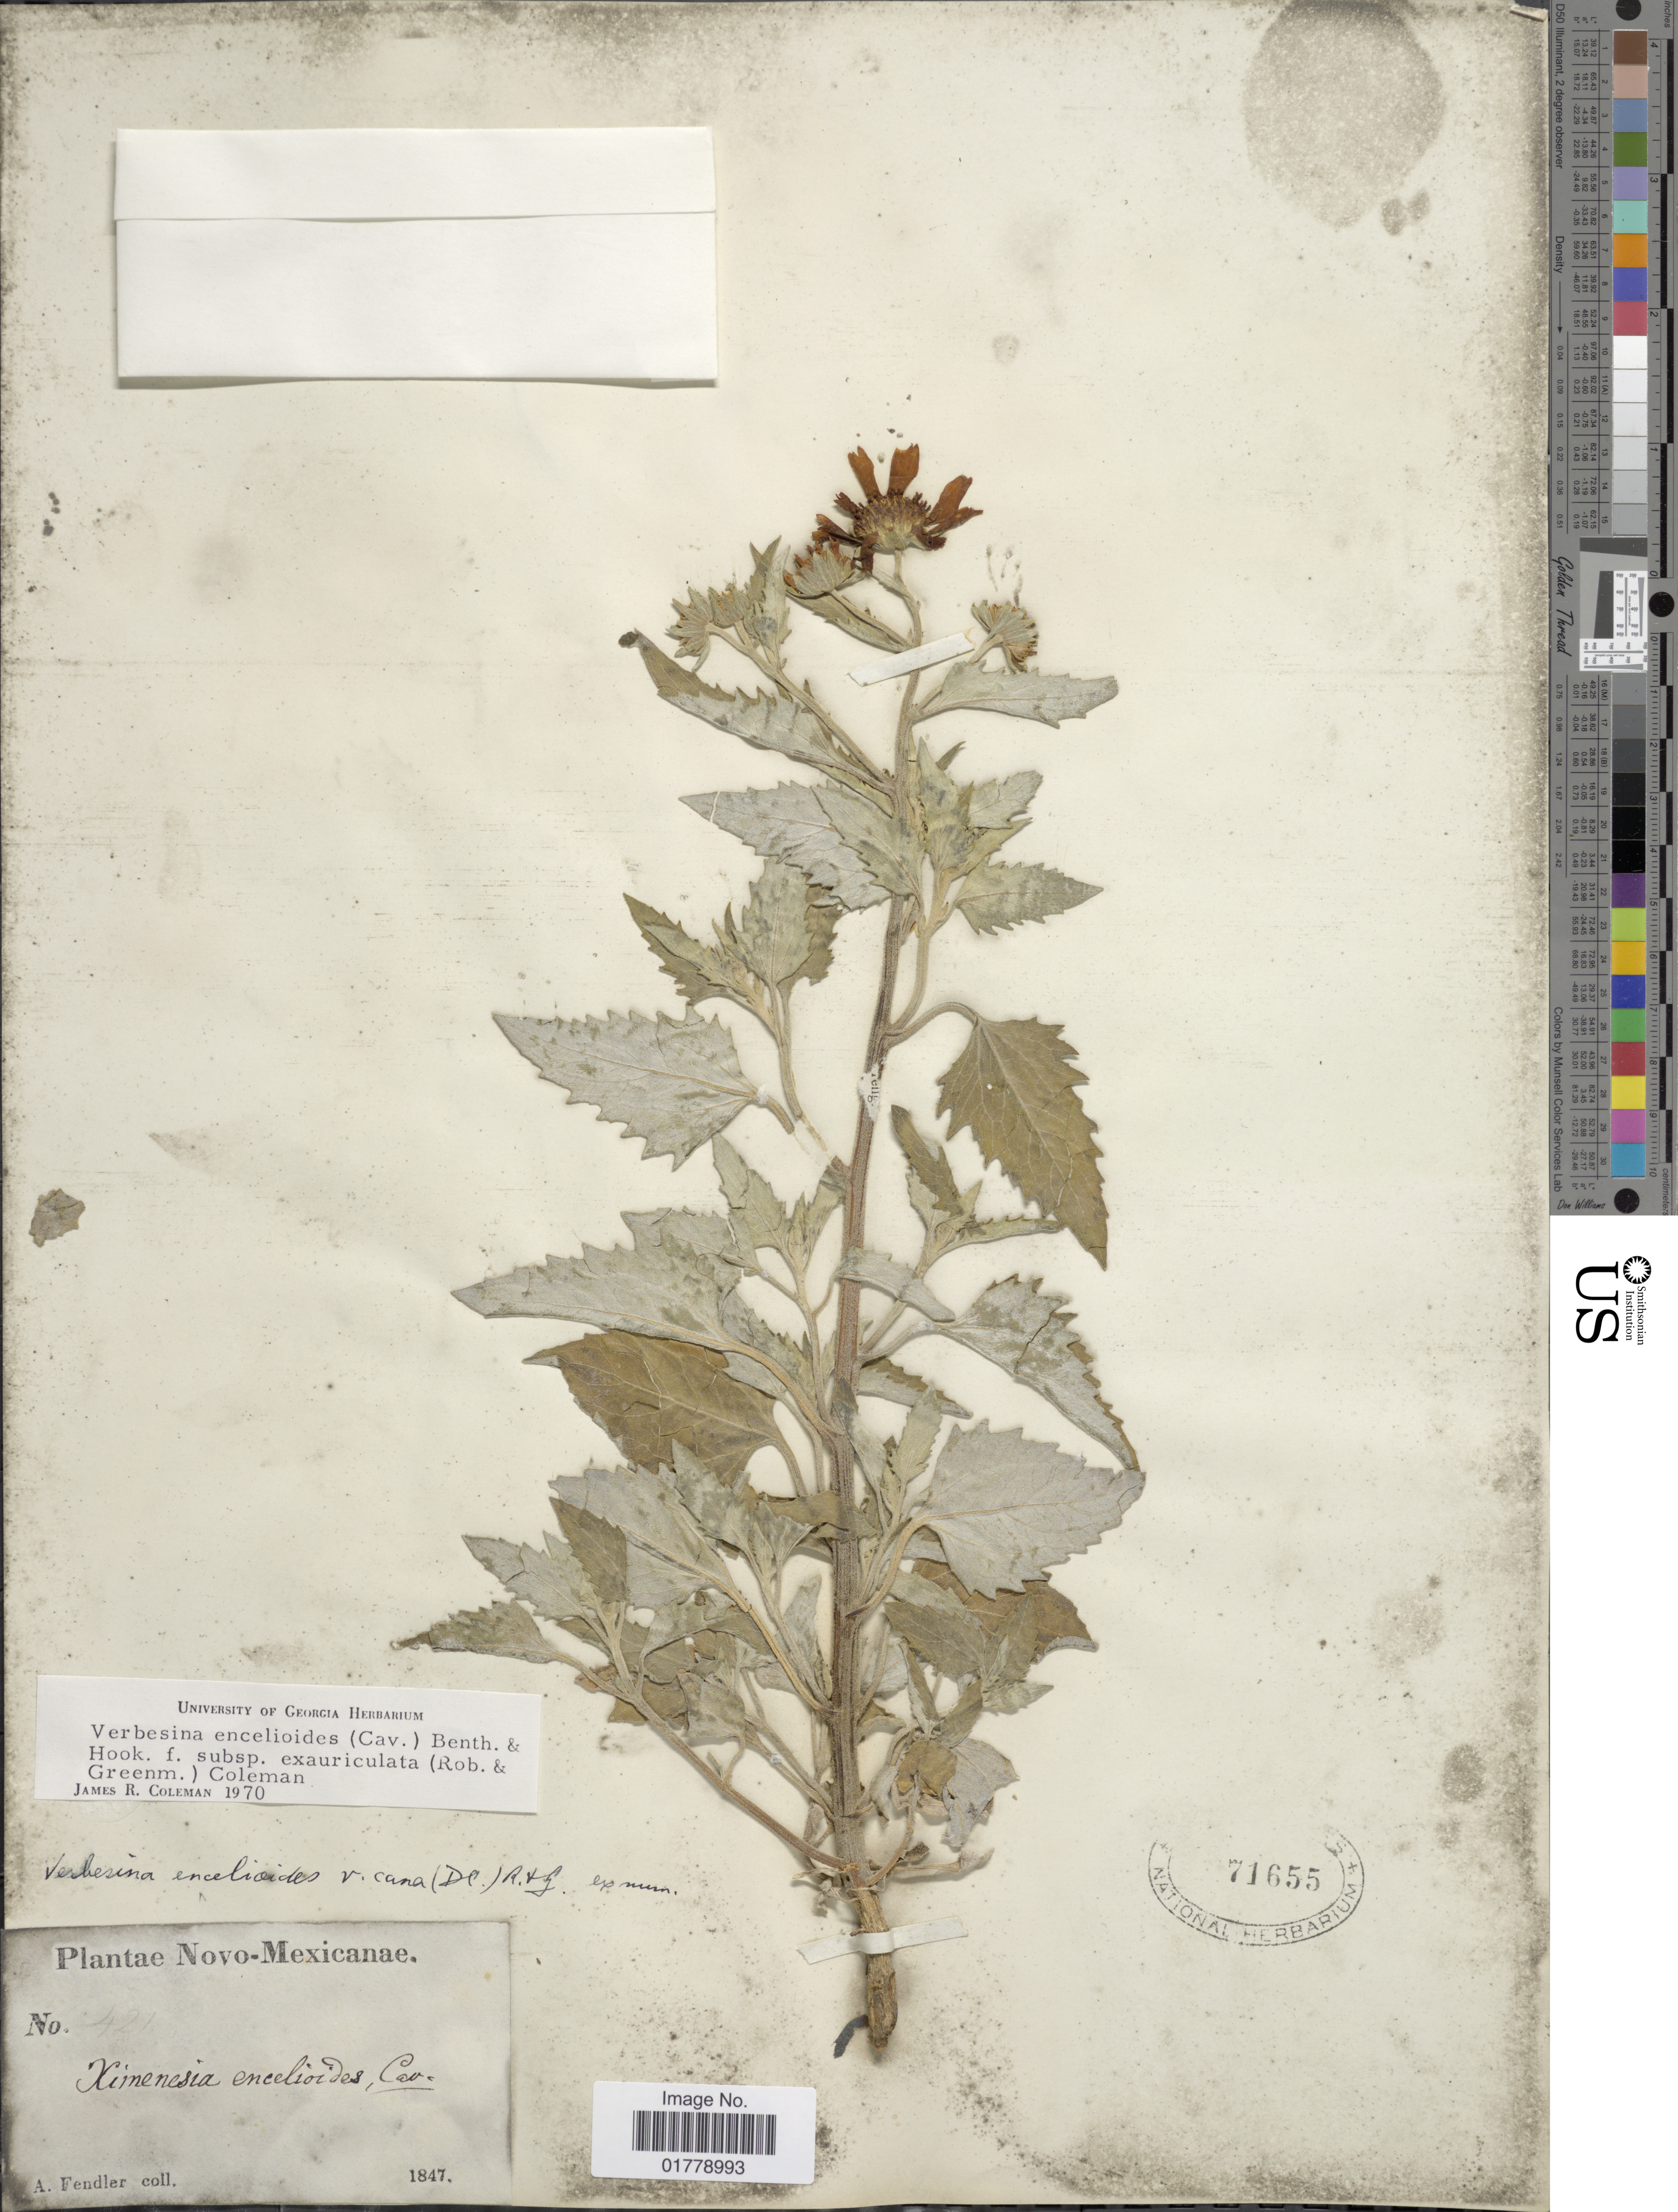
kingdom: Plantae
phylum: Tracheophyta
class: Magnoliopsida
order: Asterales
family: Asteraceae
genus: Verbesina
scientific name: Verbesina encelioides var. cana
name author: (B.L. Rob.) Greenm.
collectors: A. Fendler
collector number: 421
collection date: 1847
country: United States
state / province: New Mexico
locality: Novo-Mexicanae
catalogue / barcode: US 71655